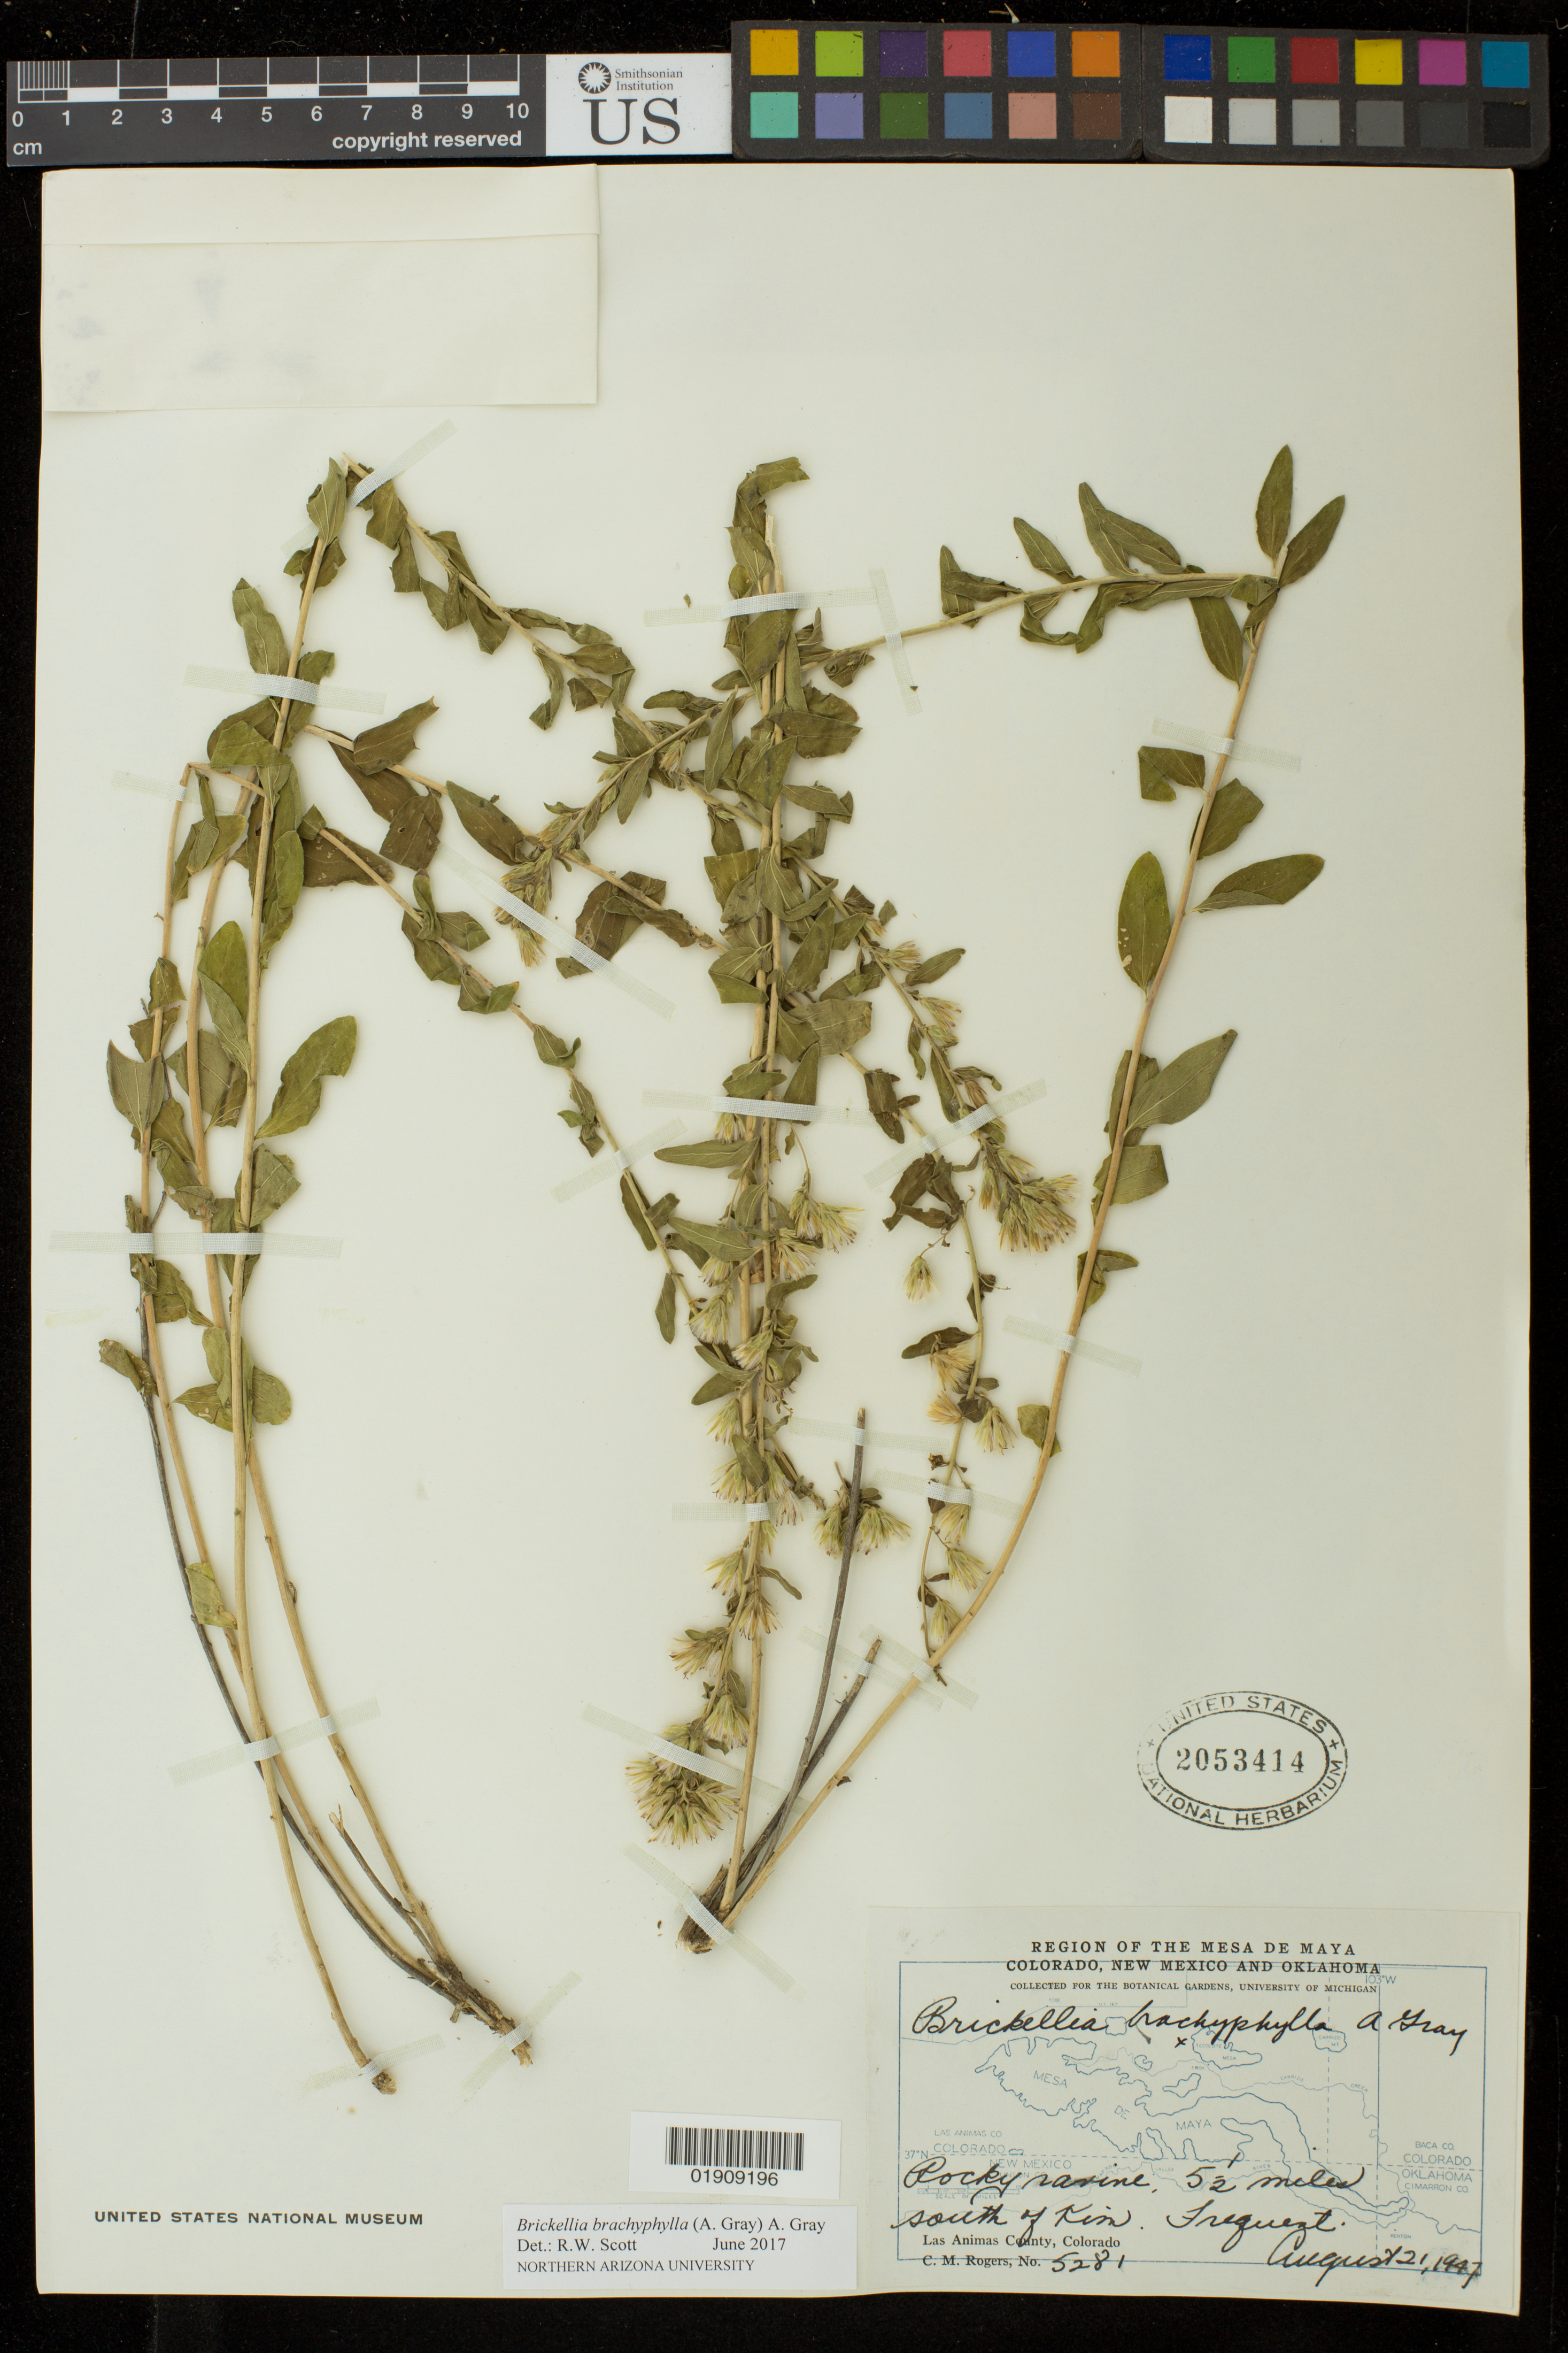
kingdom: Plantae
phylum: Tracheophyta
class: Magnoliopsida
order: Asterales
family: Asteraceae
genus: Brickellia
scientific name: Brickellia brachyphylla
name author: (A. Gray) A. Gray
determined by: Scott, R. W.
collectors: C. M. Rogers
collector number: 5281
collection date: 1947-08-21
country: United States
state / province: Colorado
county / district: Las Animas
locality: Region of The Mesa de Maya, 5.5 miles S of Kim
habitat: Rocky ravine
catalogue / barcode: US 2053414